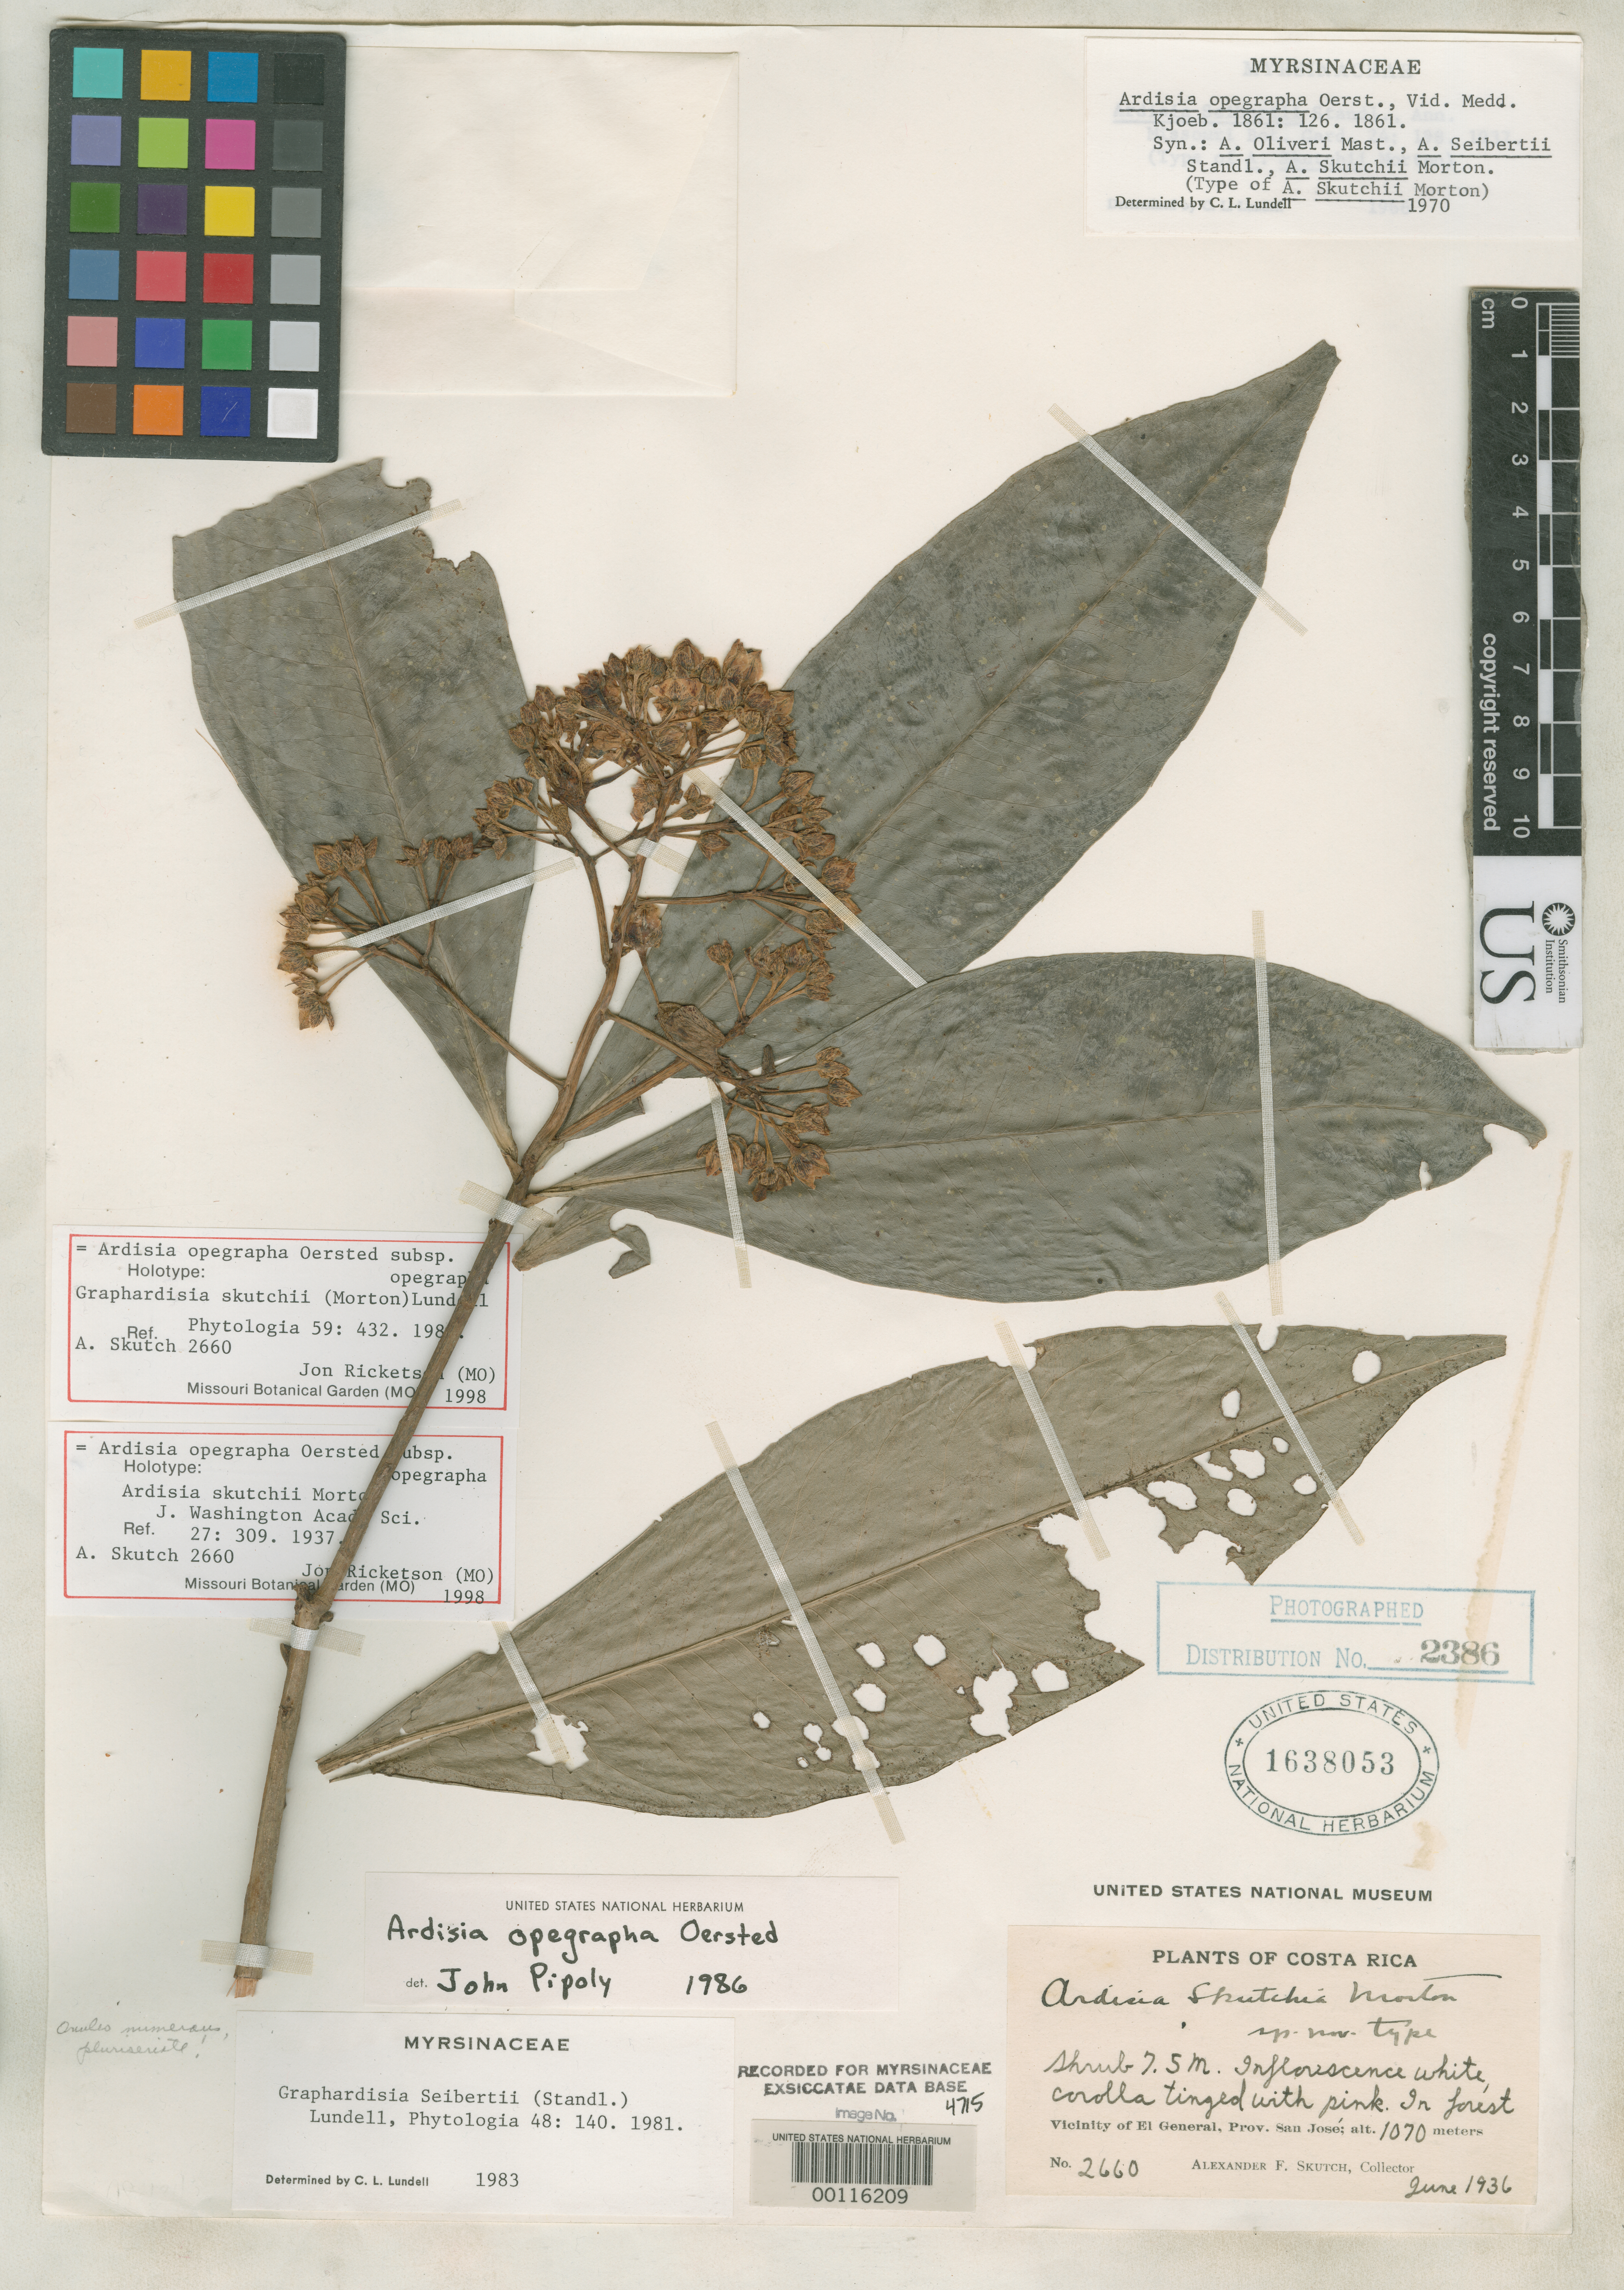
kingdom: Plantae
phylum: Tracheophyta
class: Magnoliopsida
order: Ericales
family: Primulaceae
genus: Ardisia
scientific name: Ardisia skutchii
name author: C.V. Morton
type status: Holotype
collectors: A. F. Skutch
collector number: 2660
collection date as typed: Jun 1936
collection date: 1936-06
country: Costa Rica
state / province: San José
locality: Vicinity of El General.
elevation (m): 1070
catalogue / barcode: US 1638053